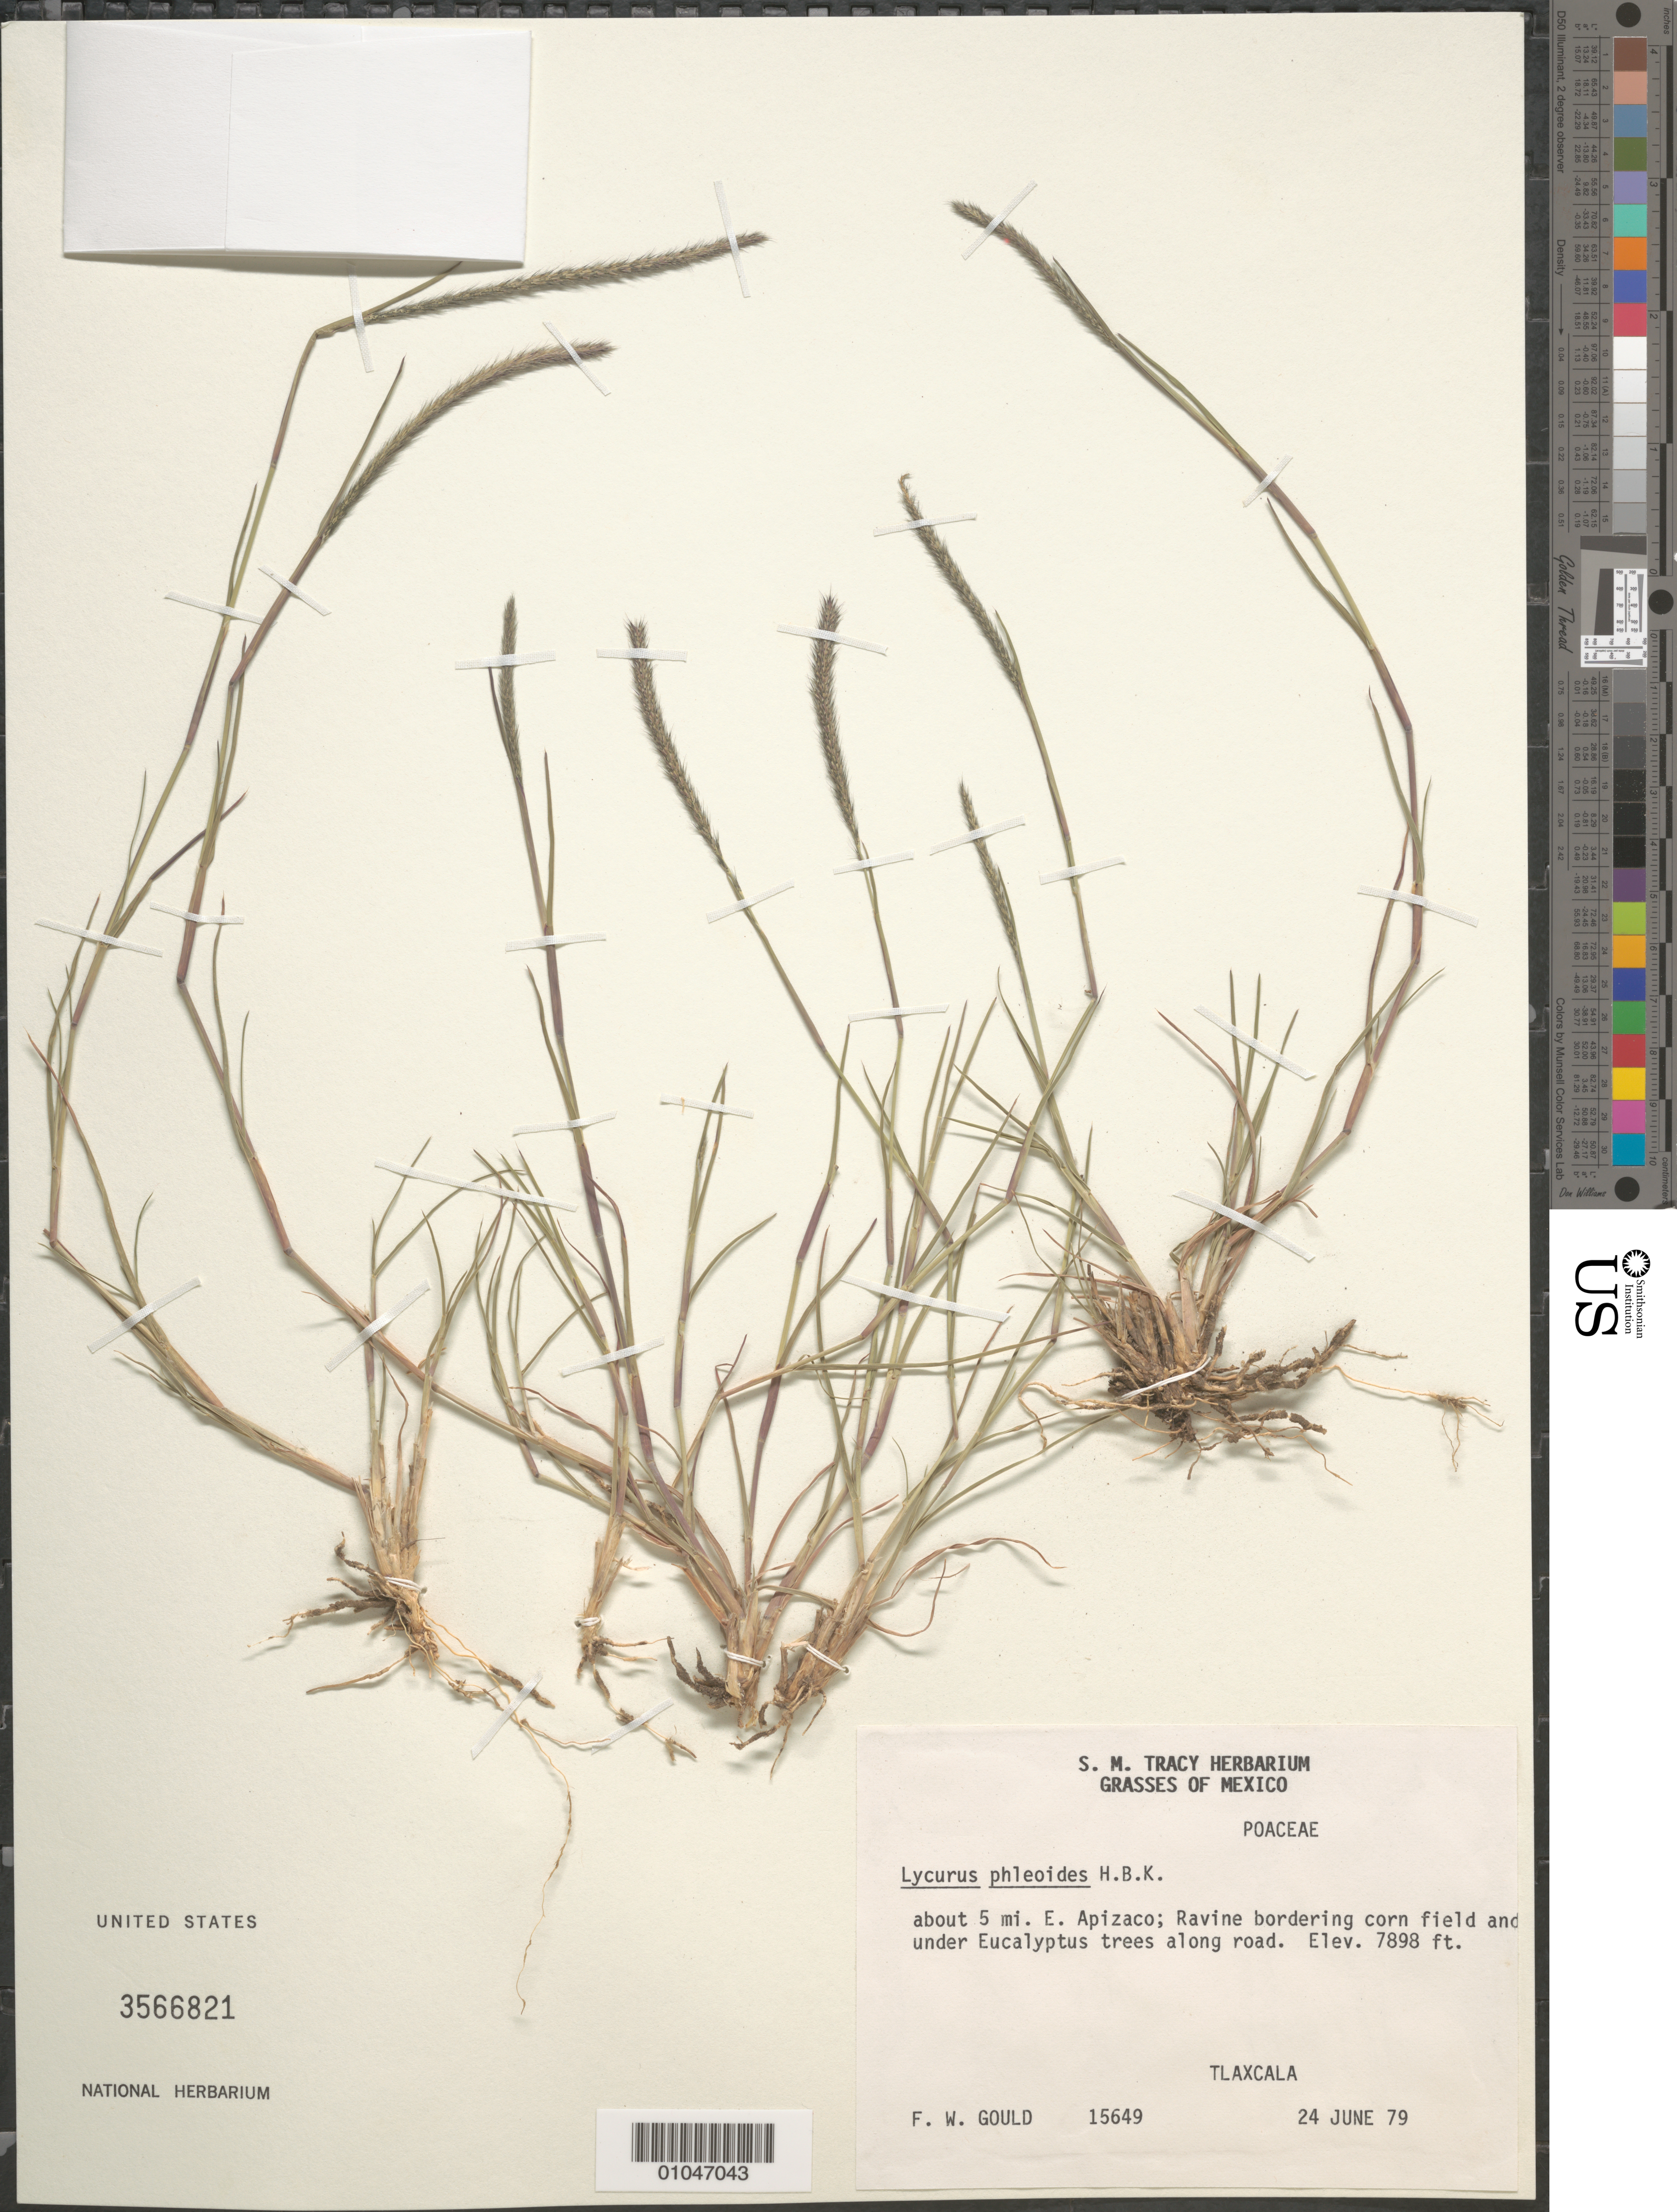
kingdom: Plantae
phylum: Tracheophyta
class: Liliopsida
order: Poales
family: Poaceae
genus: Lycurus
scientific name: Lycurus phleoides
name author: Kunth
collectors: F. W. Gould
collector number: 15649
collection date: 1979-06-24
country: Mexico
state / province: Tlaxcala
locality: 5 mi E Apizaco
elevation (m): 2407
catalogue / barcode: US 3566821